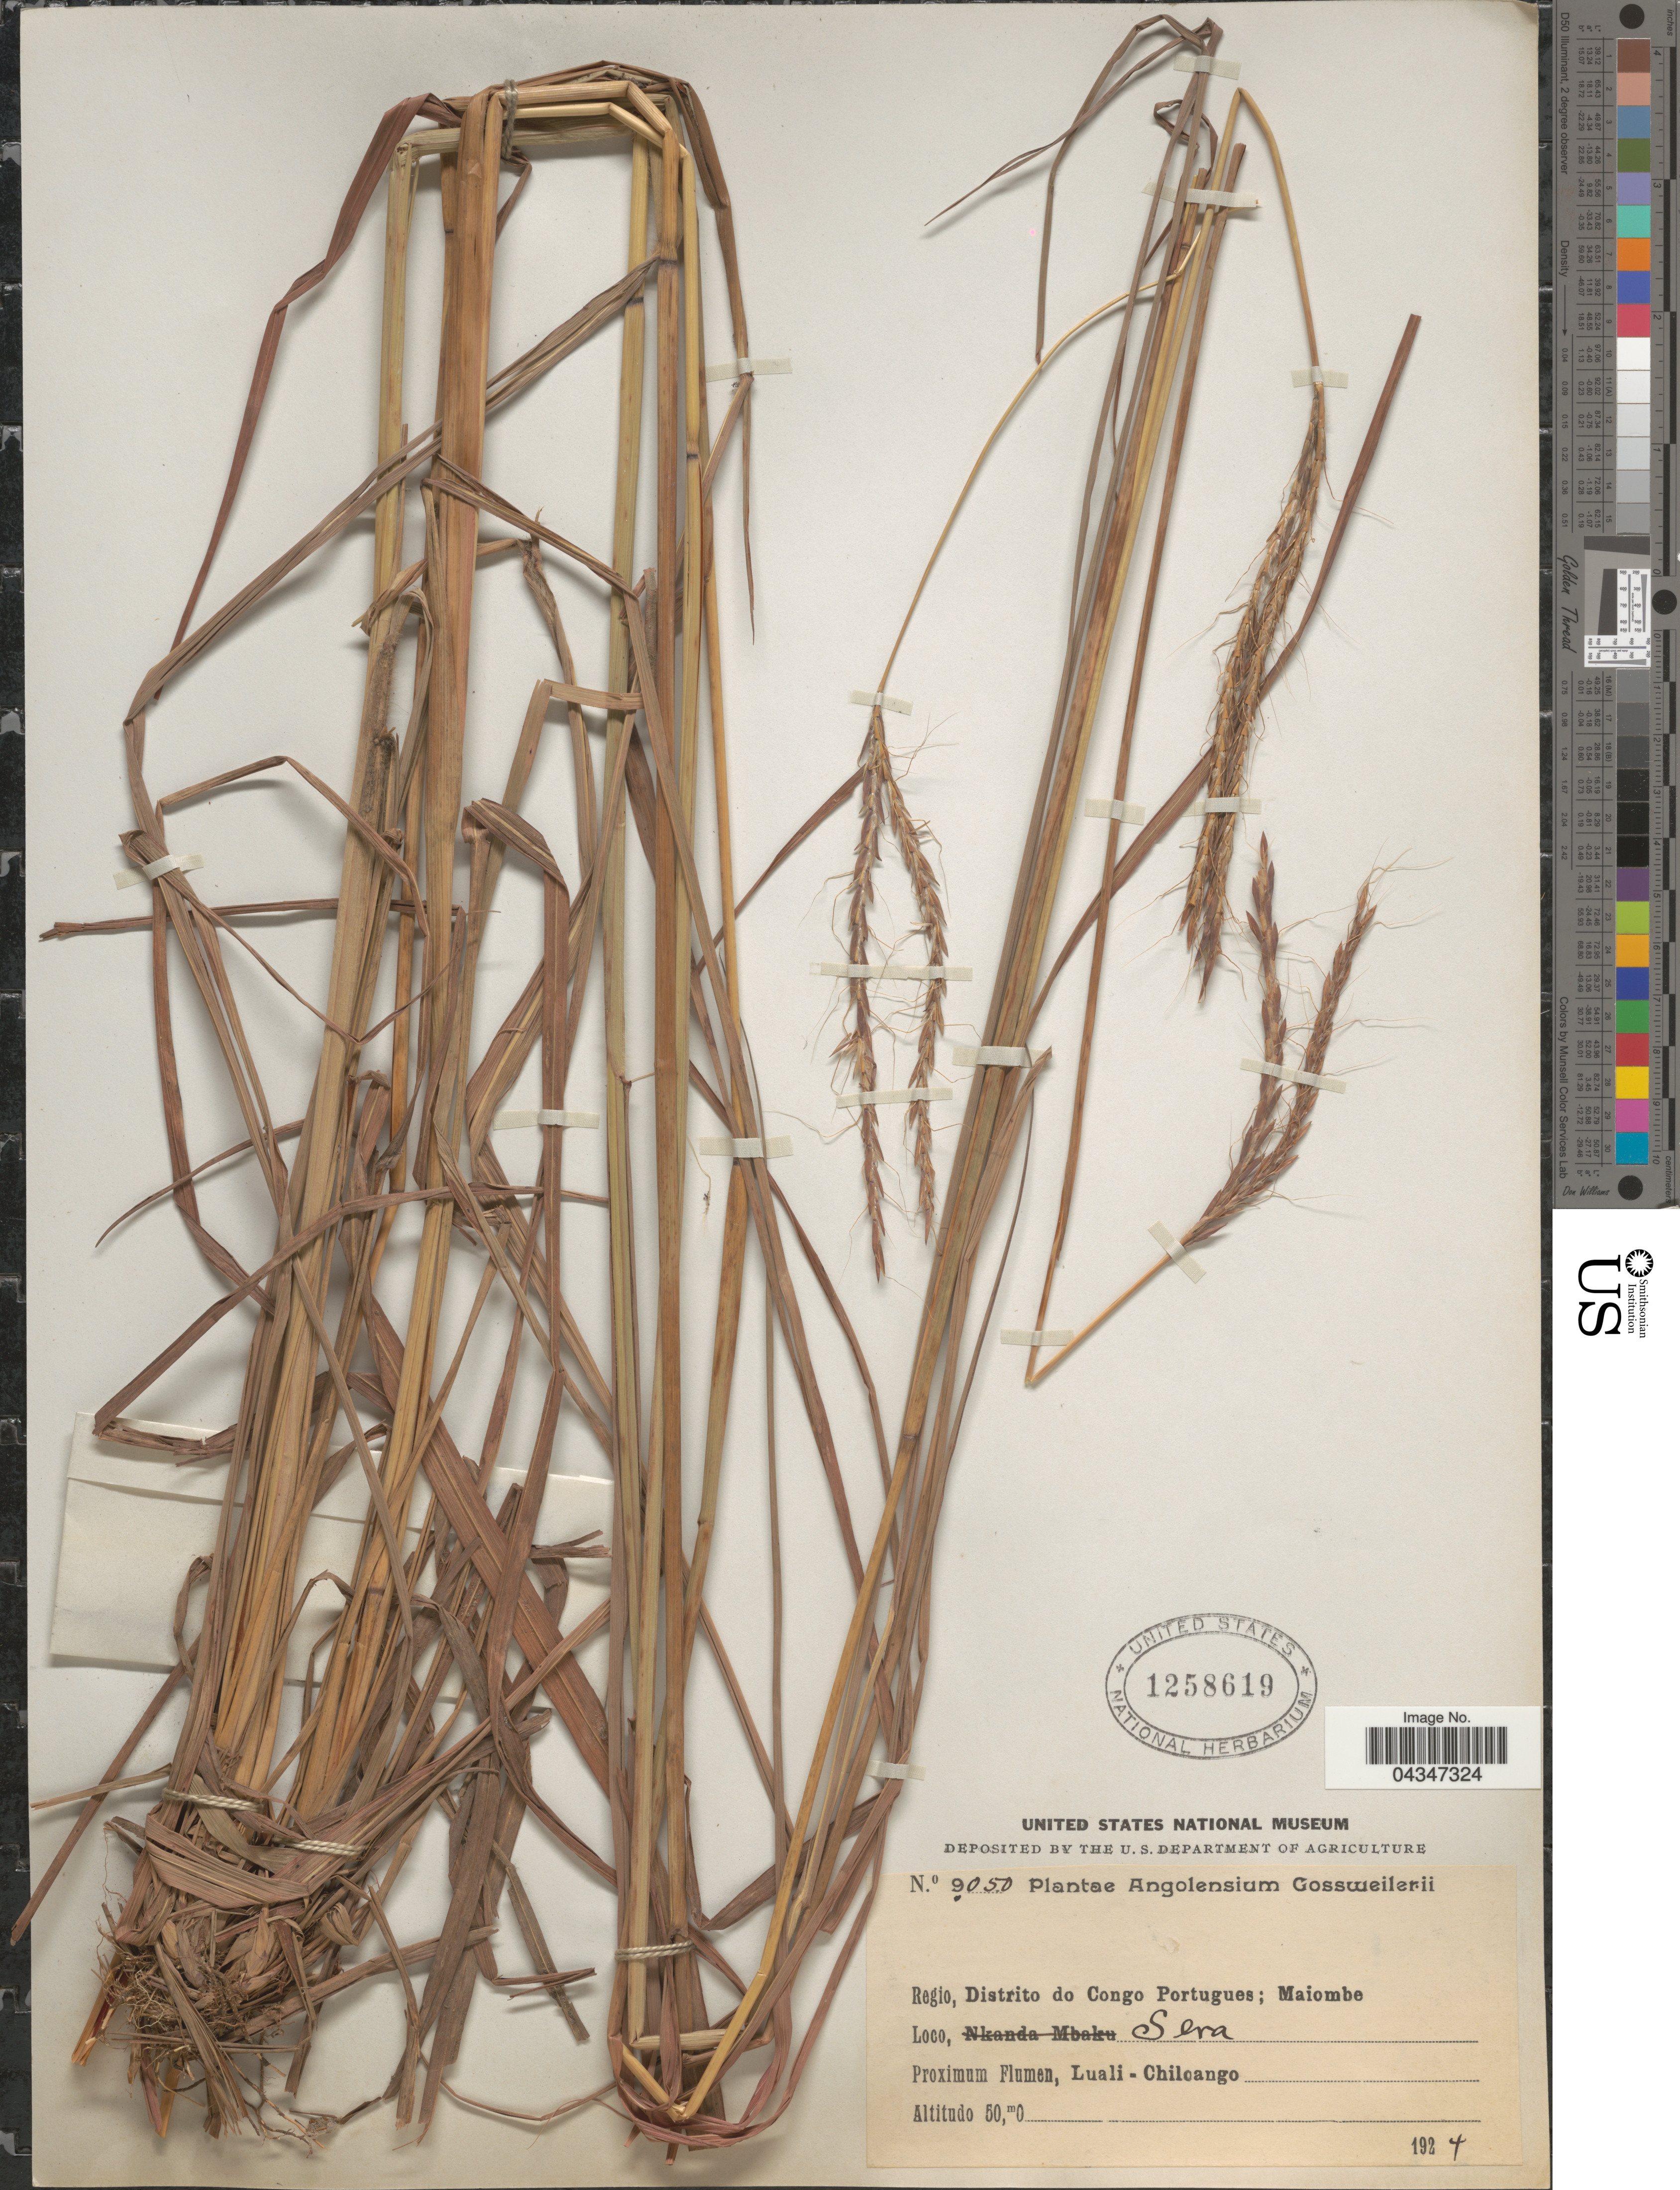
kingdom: Plantae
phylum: Tracheophyta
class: Liliopsida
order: Poales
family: Poaceae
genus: Andropogon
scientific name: Andropogon schirensis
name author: Hochst. ex A. Rich.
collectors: -. Gossweiler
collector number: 9050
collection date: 1924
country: Angola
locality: Regio, Distrito do Congo Portugues; Maiombe. Sera. Luali-Chiloango.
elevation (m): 50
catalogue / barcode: US 1258619